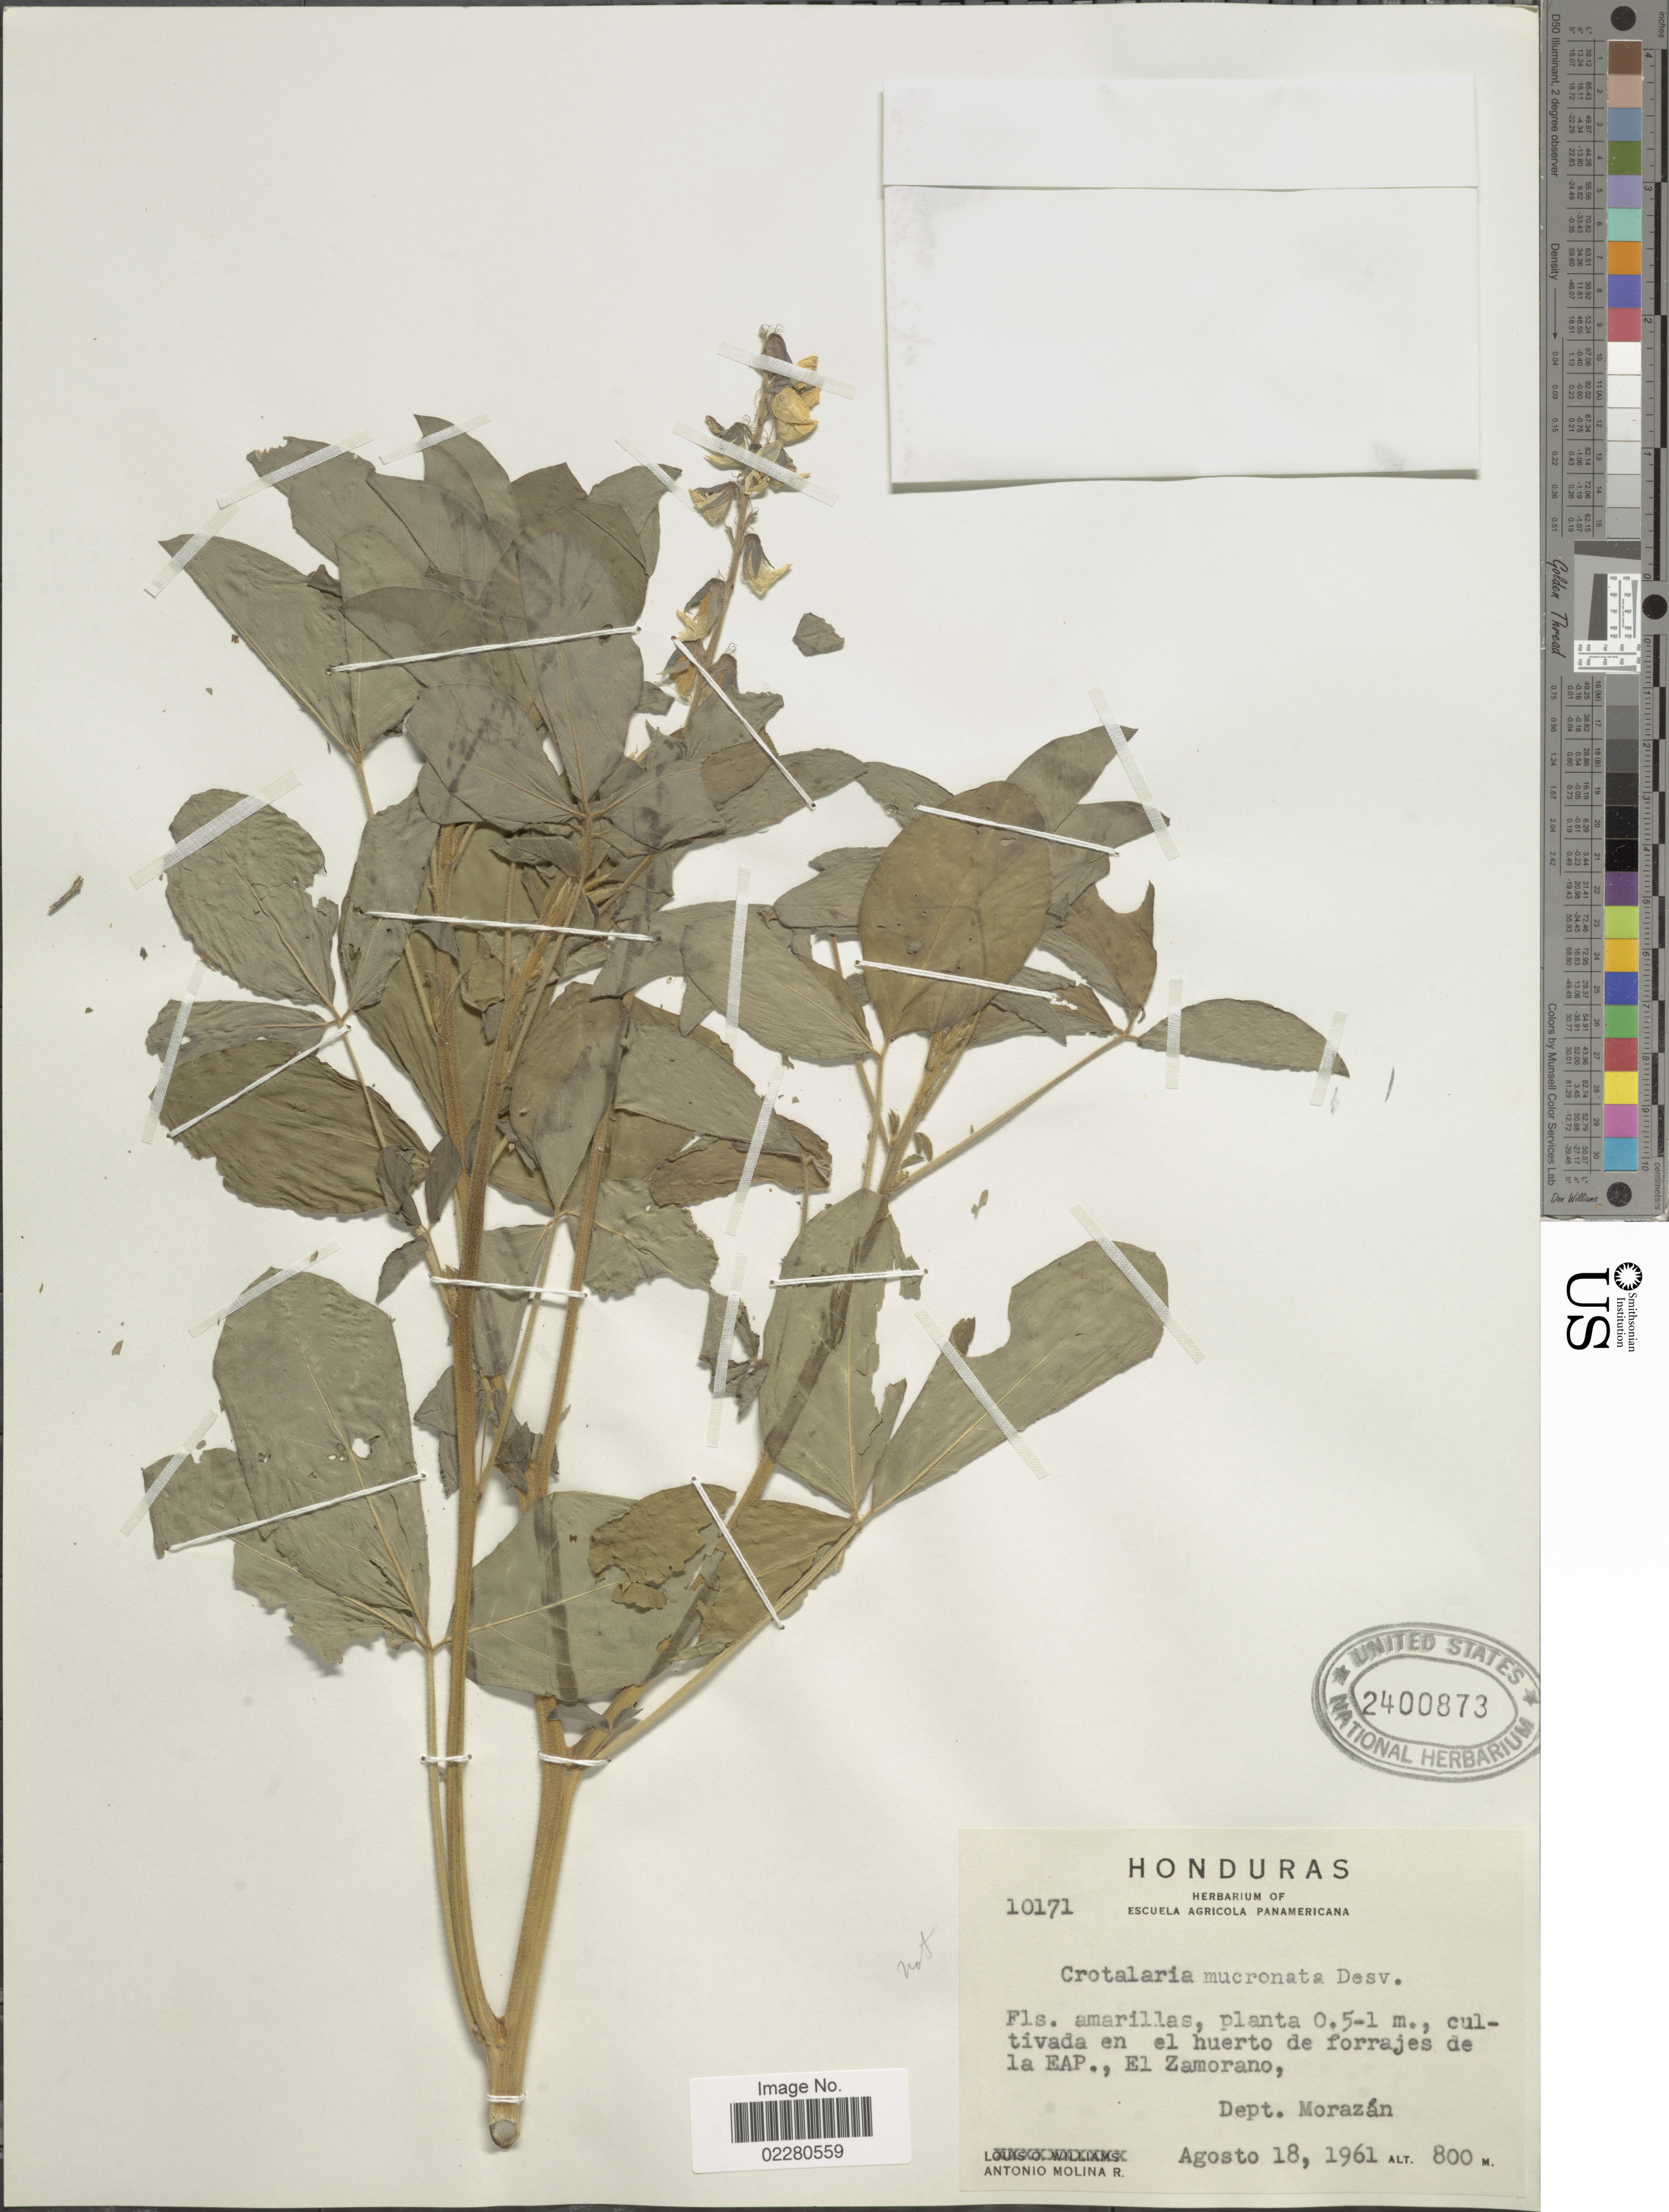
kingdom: Plantae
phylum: Tracheophyta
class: Magnoliopsida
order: Fabales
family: Fabaceae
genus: Crotalaria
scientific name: Crotalaria sp.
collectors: A. Molina R.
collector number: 10171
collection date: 1961-08-18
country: Honduras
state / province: Fco. Morazán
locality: Cultivada en el huerto de forrajes de la EAP., El Zamorano, Dept. Morazán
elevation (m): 800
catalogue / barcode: US 2400873